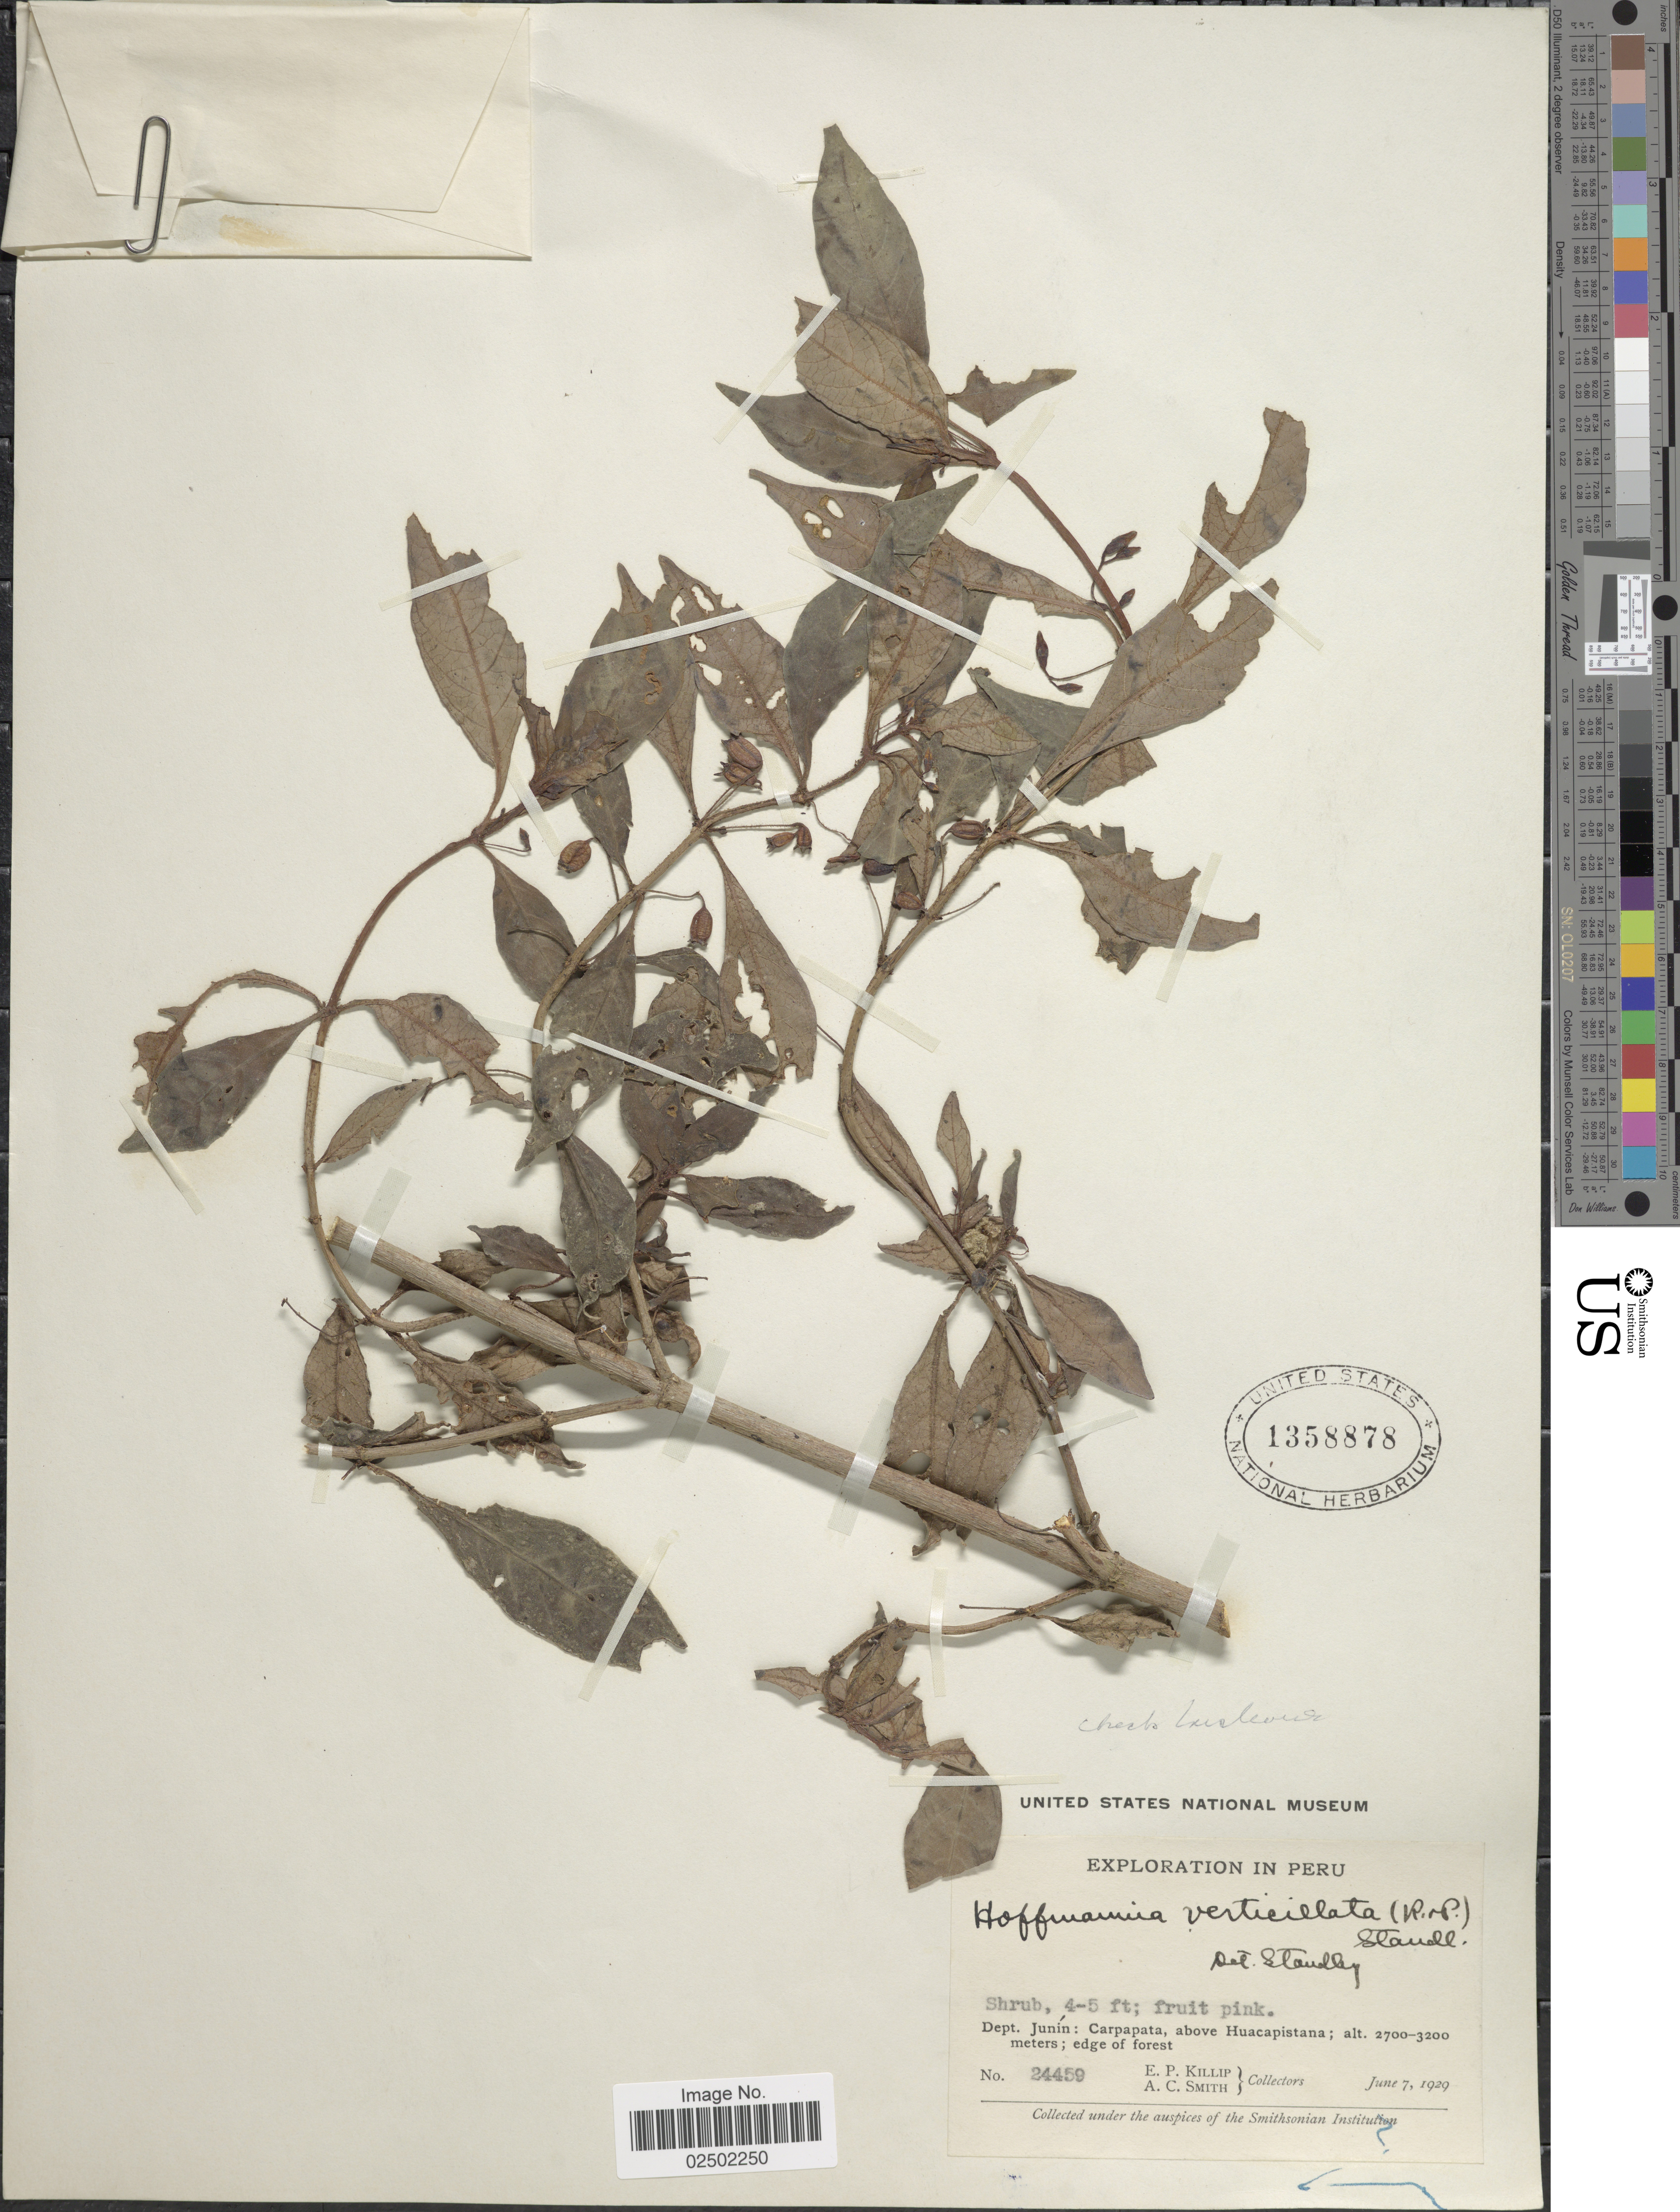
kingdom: Plantae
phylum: Tracheophyta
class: Magnoliopsida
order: Gentianales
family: Rubiaceae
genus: Hoffmannia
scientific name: Hoffmannia verticillata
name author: (Ruiz & Pav.) Standl.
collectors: E. P. Killip & A. C. Smith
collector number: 24459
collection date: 1929-06-07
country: Peru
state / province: Junín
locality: Dept. Junin: Carpapata, above Huacapistana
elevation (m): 2700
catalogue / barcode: US 1358878